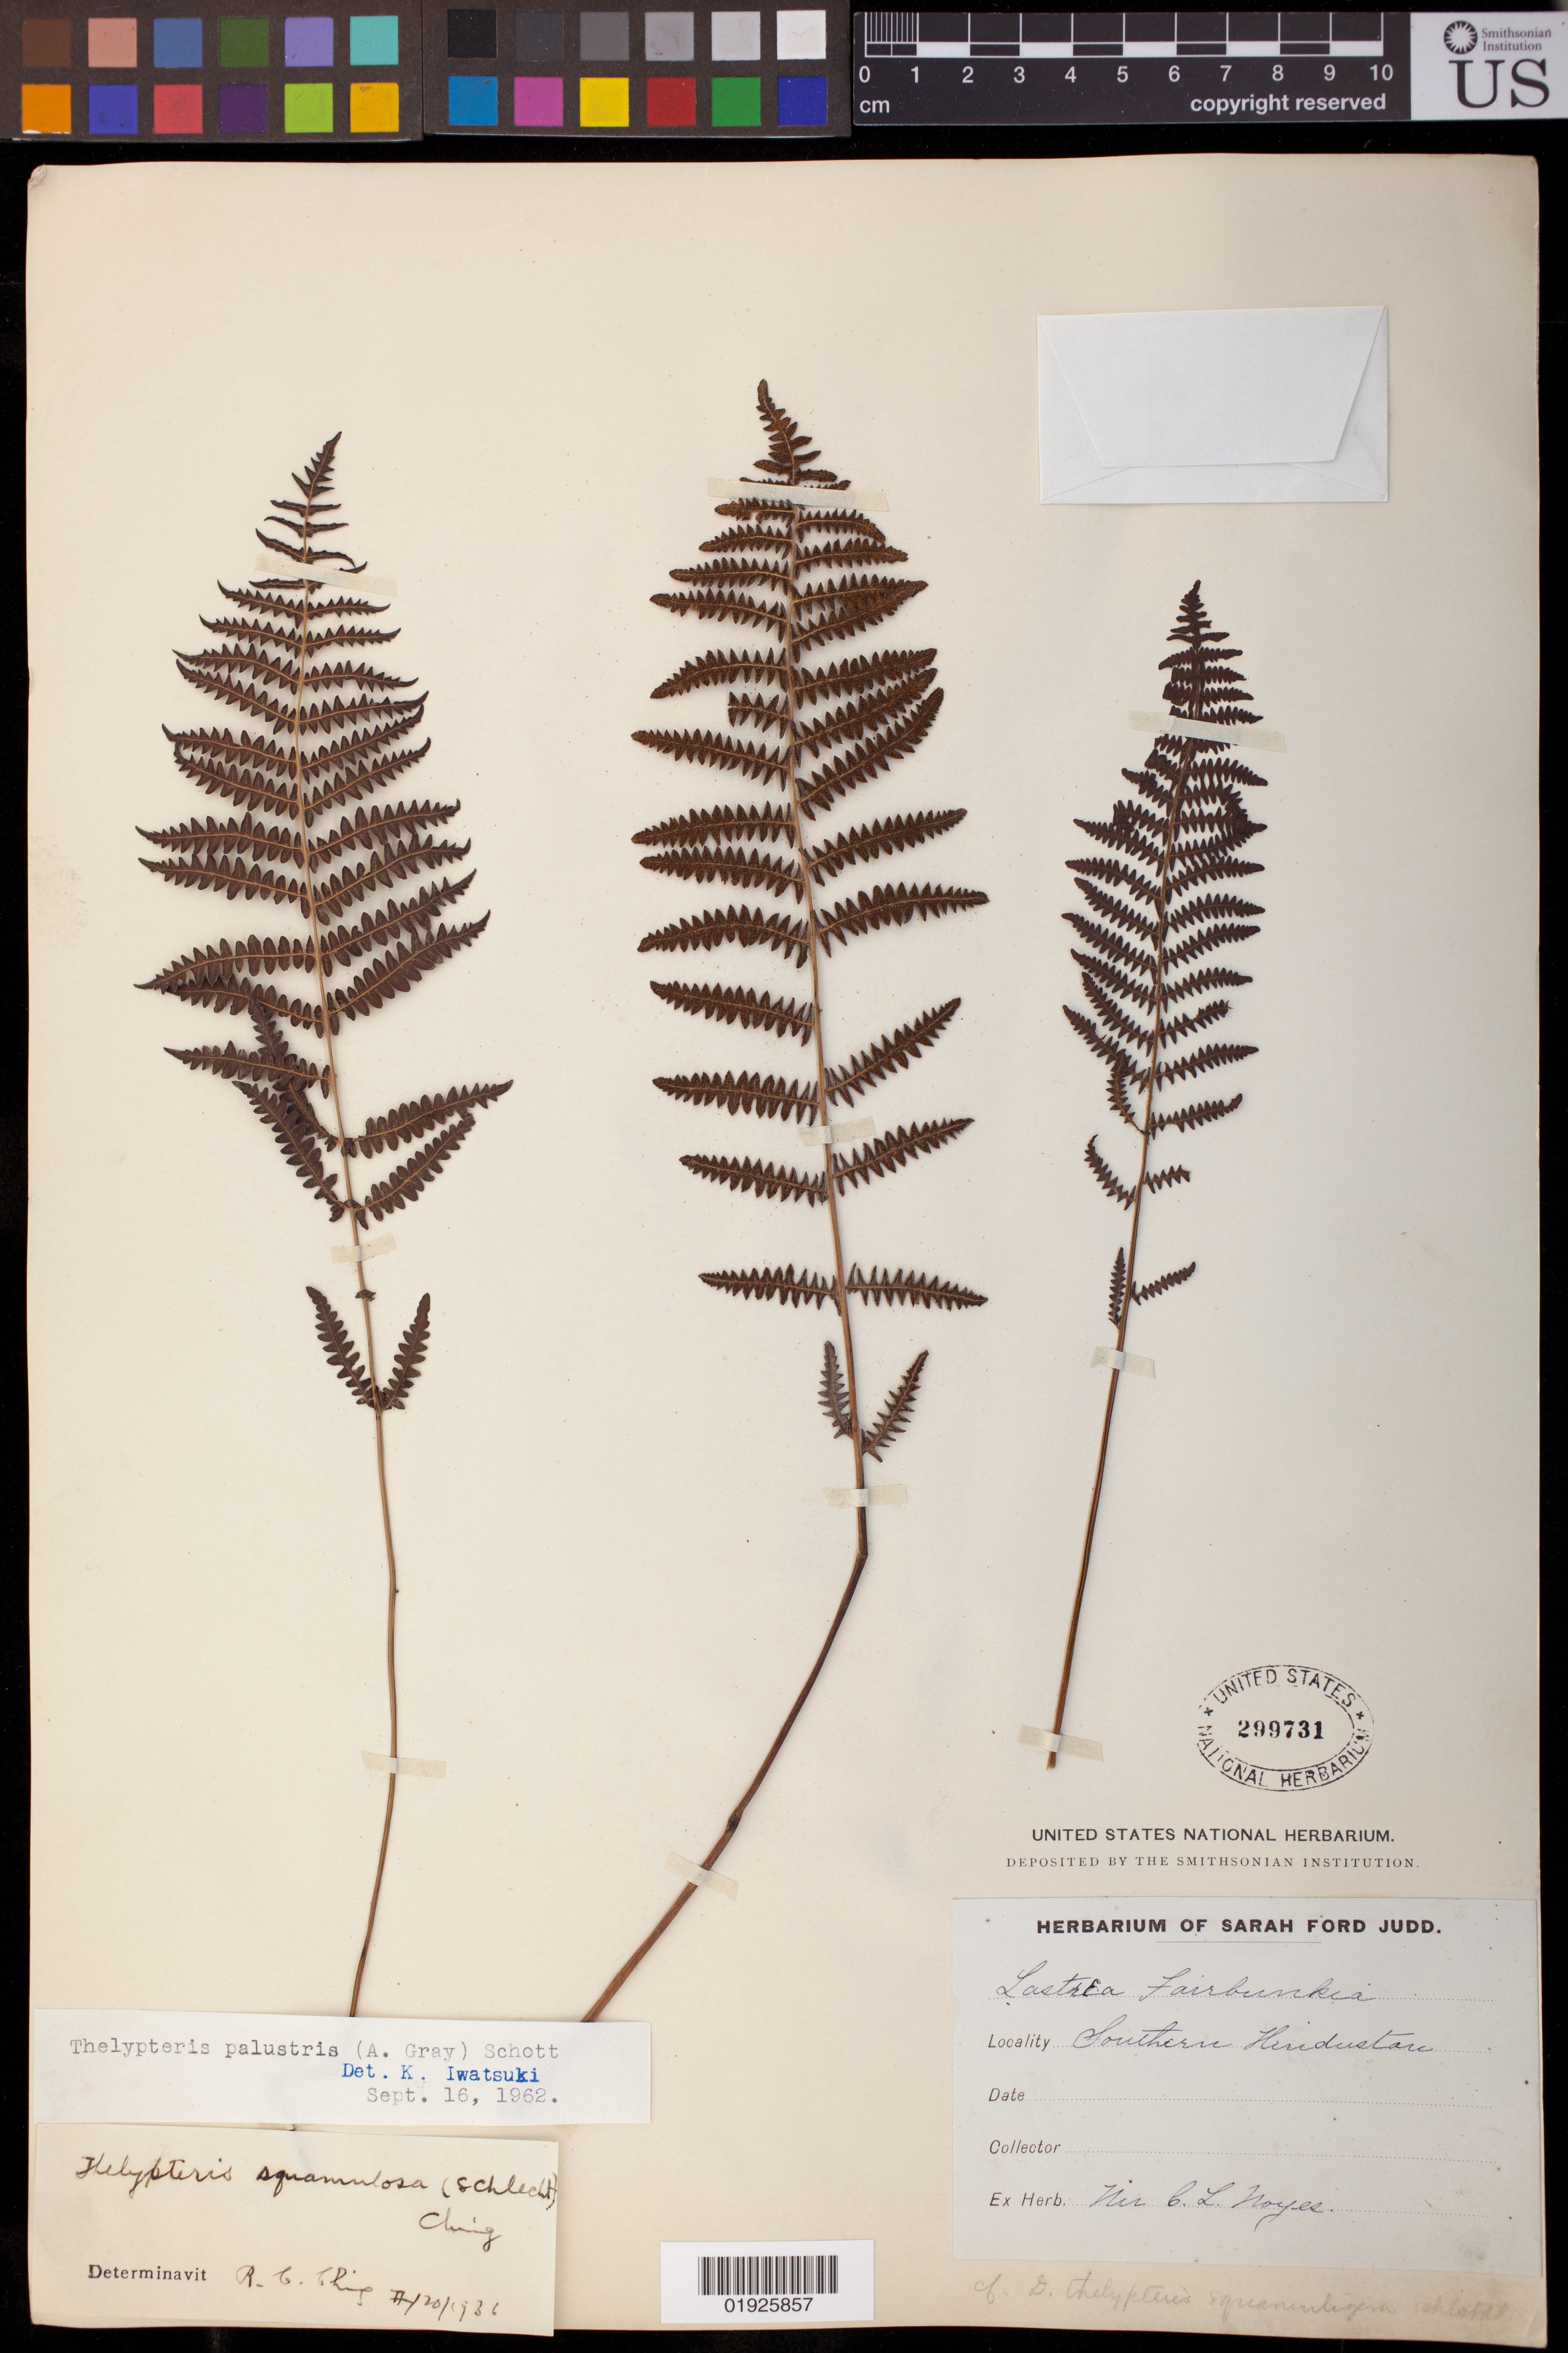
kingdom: Plantae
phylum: Tracheophyta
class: Polypodiopsida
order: Polypodiales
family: Thelypteridaceae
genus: Thelypteris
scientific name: Thelypteris palustris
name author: (Salisb.) Schott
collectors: C. Noyes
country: India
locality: Southern Hindustan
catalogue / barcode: US 299731